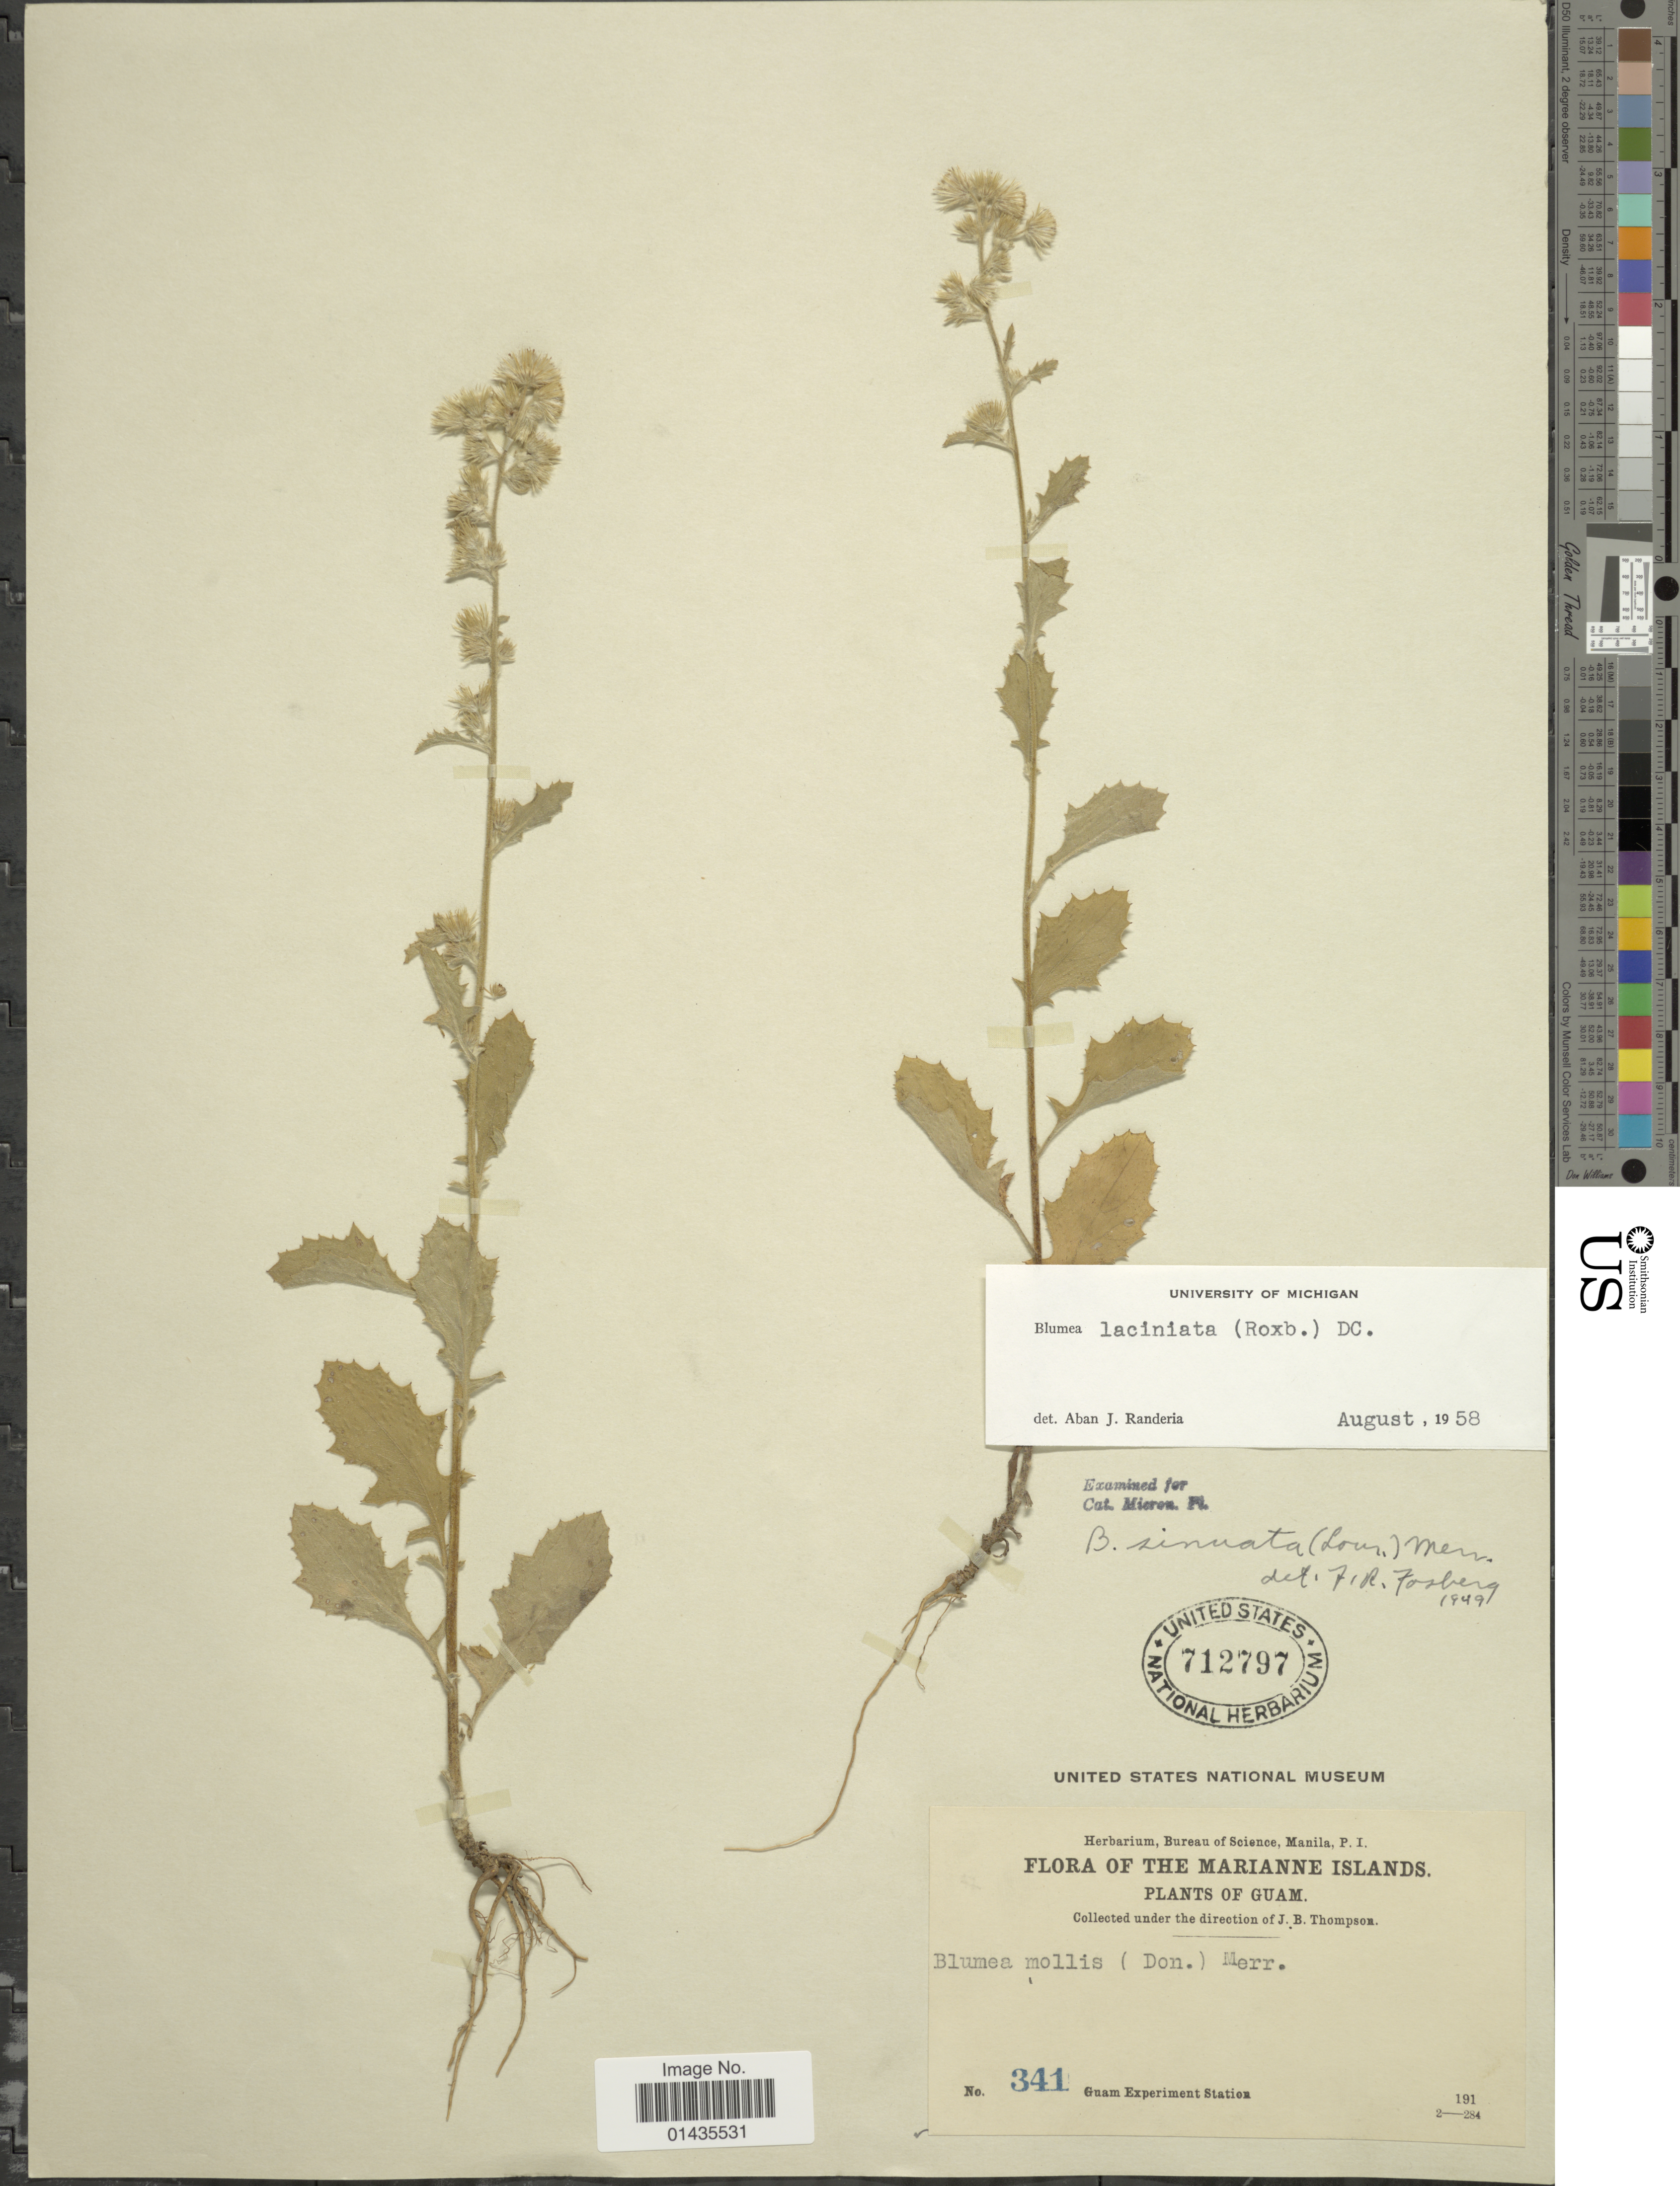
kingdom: Plantae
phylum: Tracheophyta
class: Magnoliopsida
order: Asterales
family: Asteraceae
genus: Blumea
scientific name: Blumea sinuata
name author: (Lour.) Merr.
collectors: J. B. Thompson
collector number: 341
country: Guam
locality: Marianne Islands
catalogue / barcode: US 712797